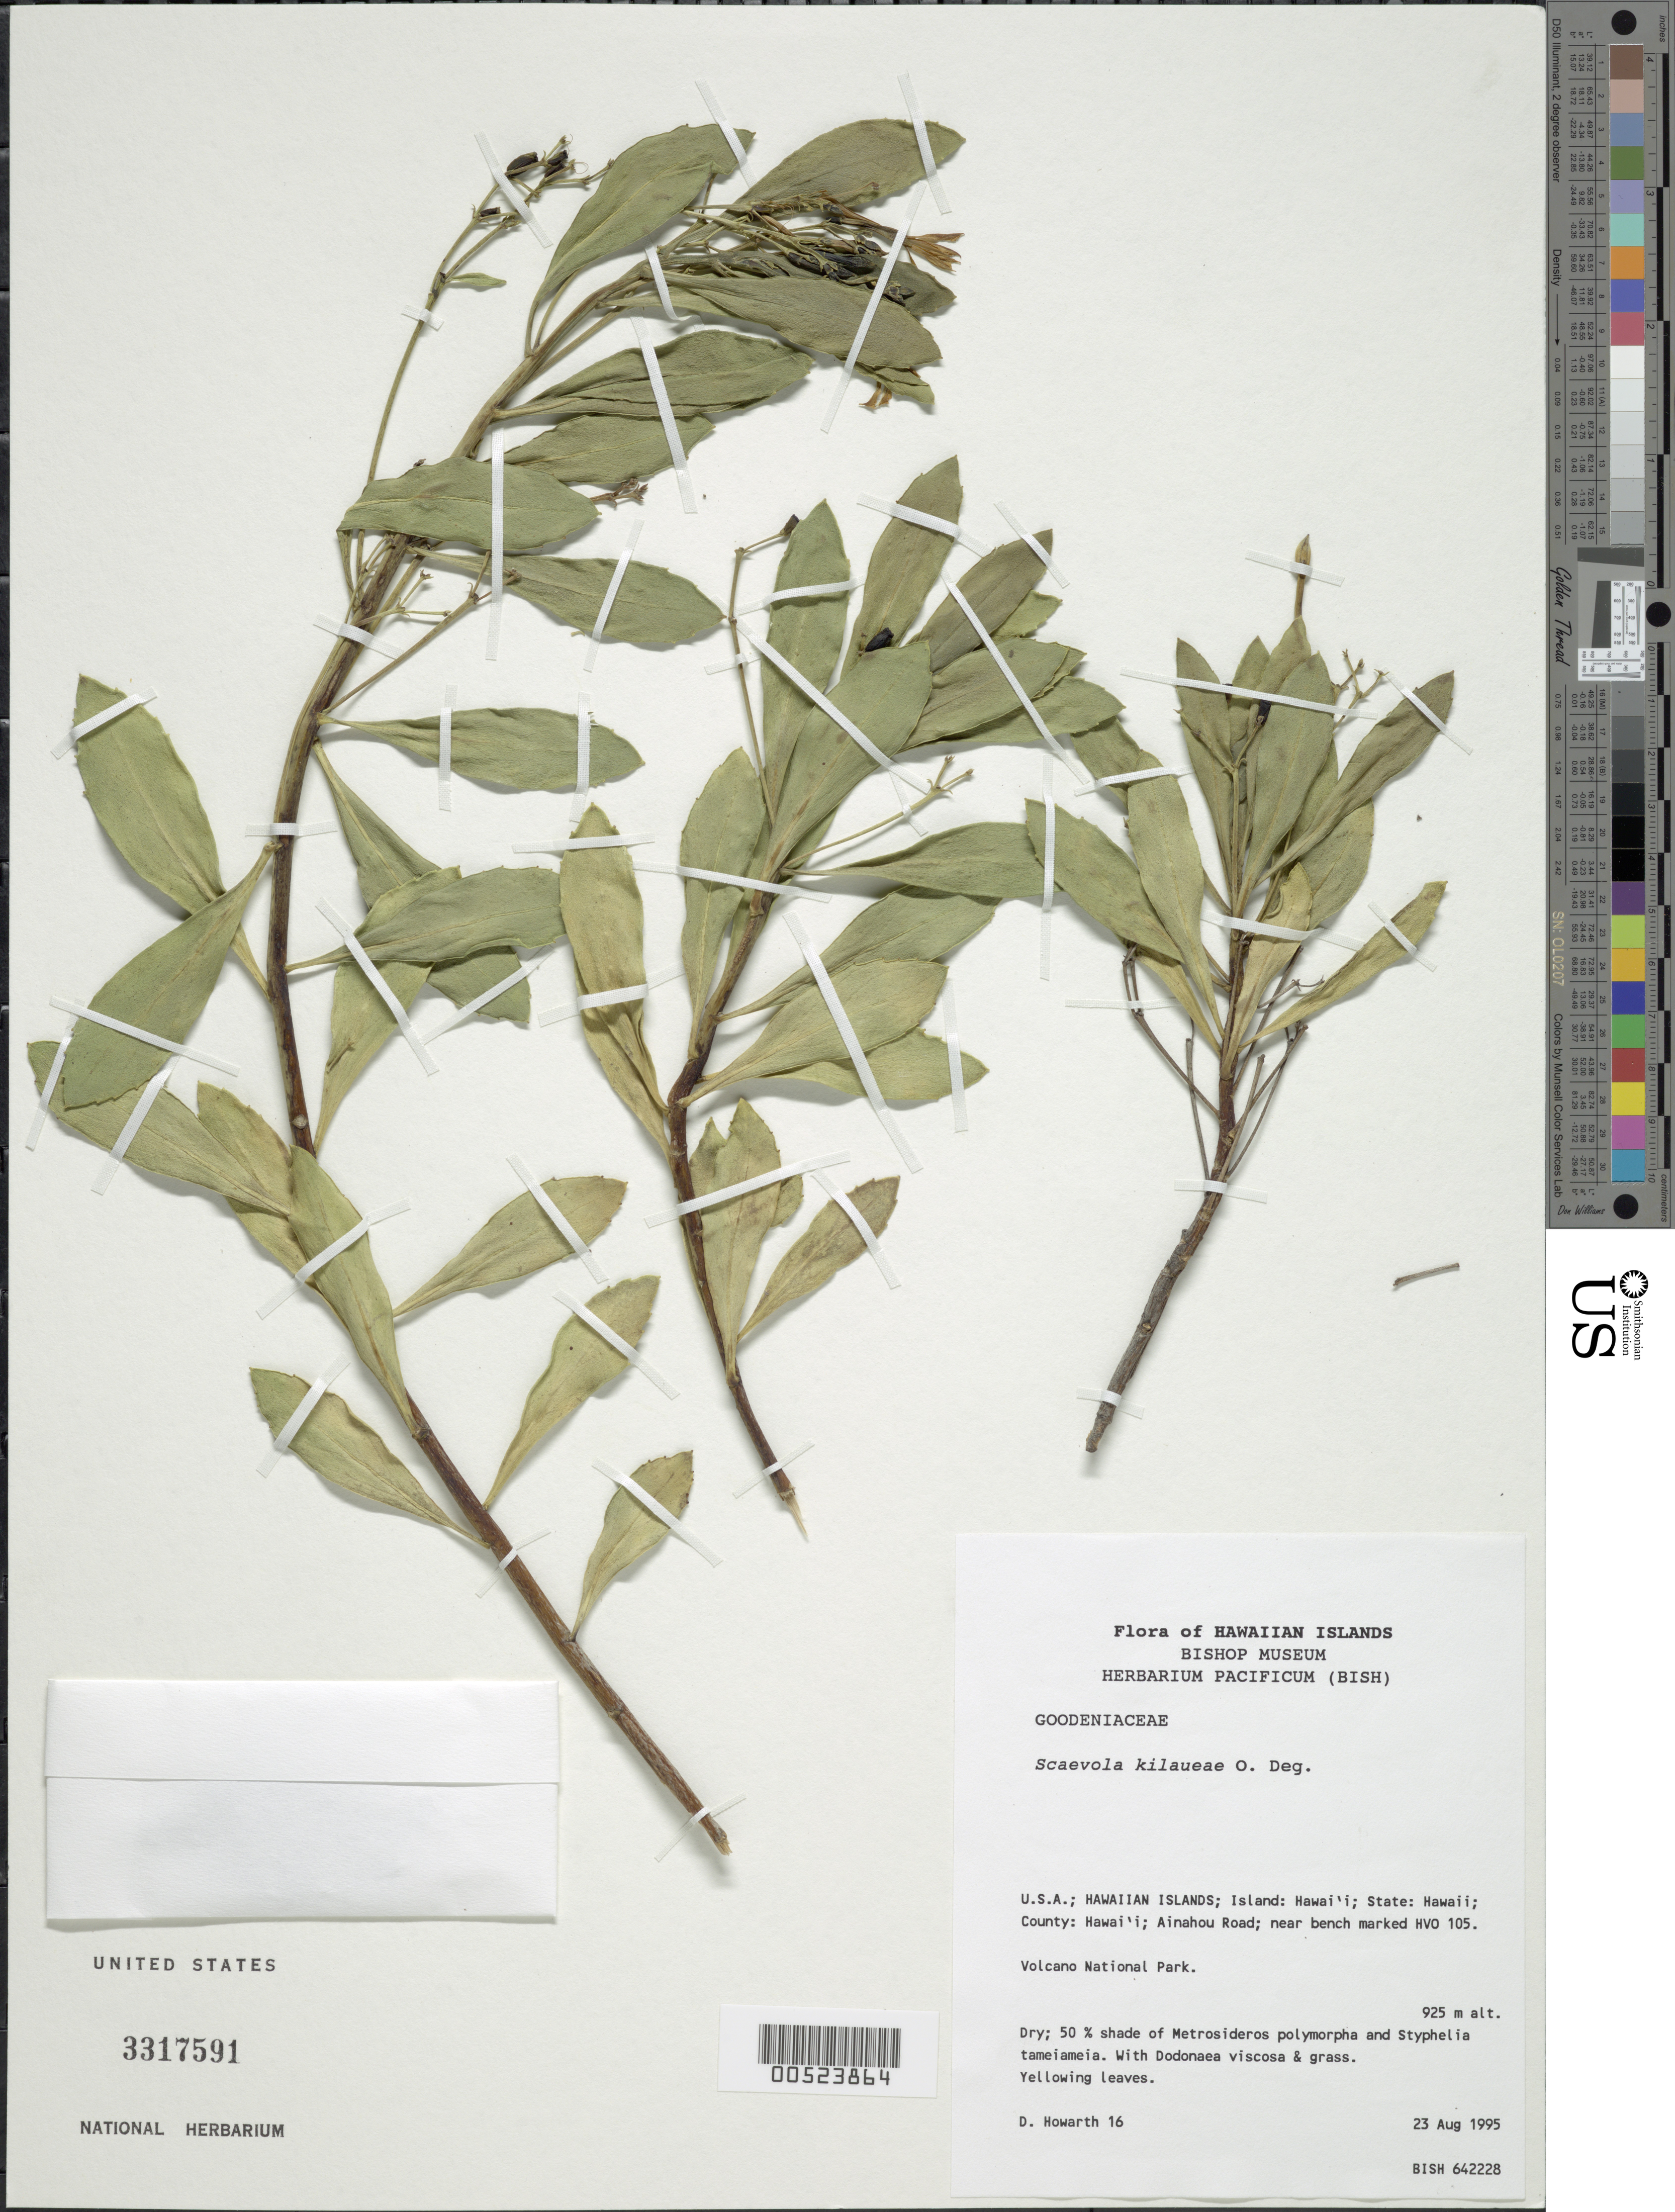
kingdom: Plantae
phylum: Tracheophyta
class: Magnoliopsida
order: Asterales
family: Goodeniaceae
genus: Scaevola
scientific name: Scaevola kilaueae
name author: O. Deg.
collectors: D. Howarth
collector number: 16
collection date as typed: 23 Aug 1995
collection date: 1995-08-23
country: United States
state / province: Hawaii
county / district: Hawaii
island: Hawaii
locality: Hawaii county, Ainahou Rd, near bench marked HVO 105, Volcano National Park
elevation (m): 925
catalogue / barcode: US 3317591